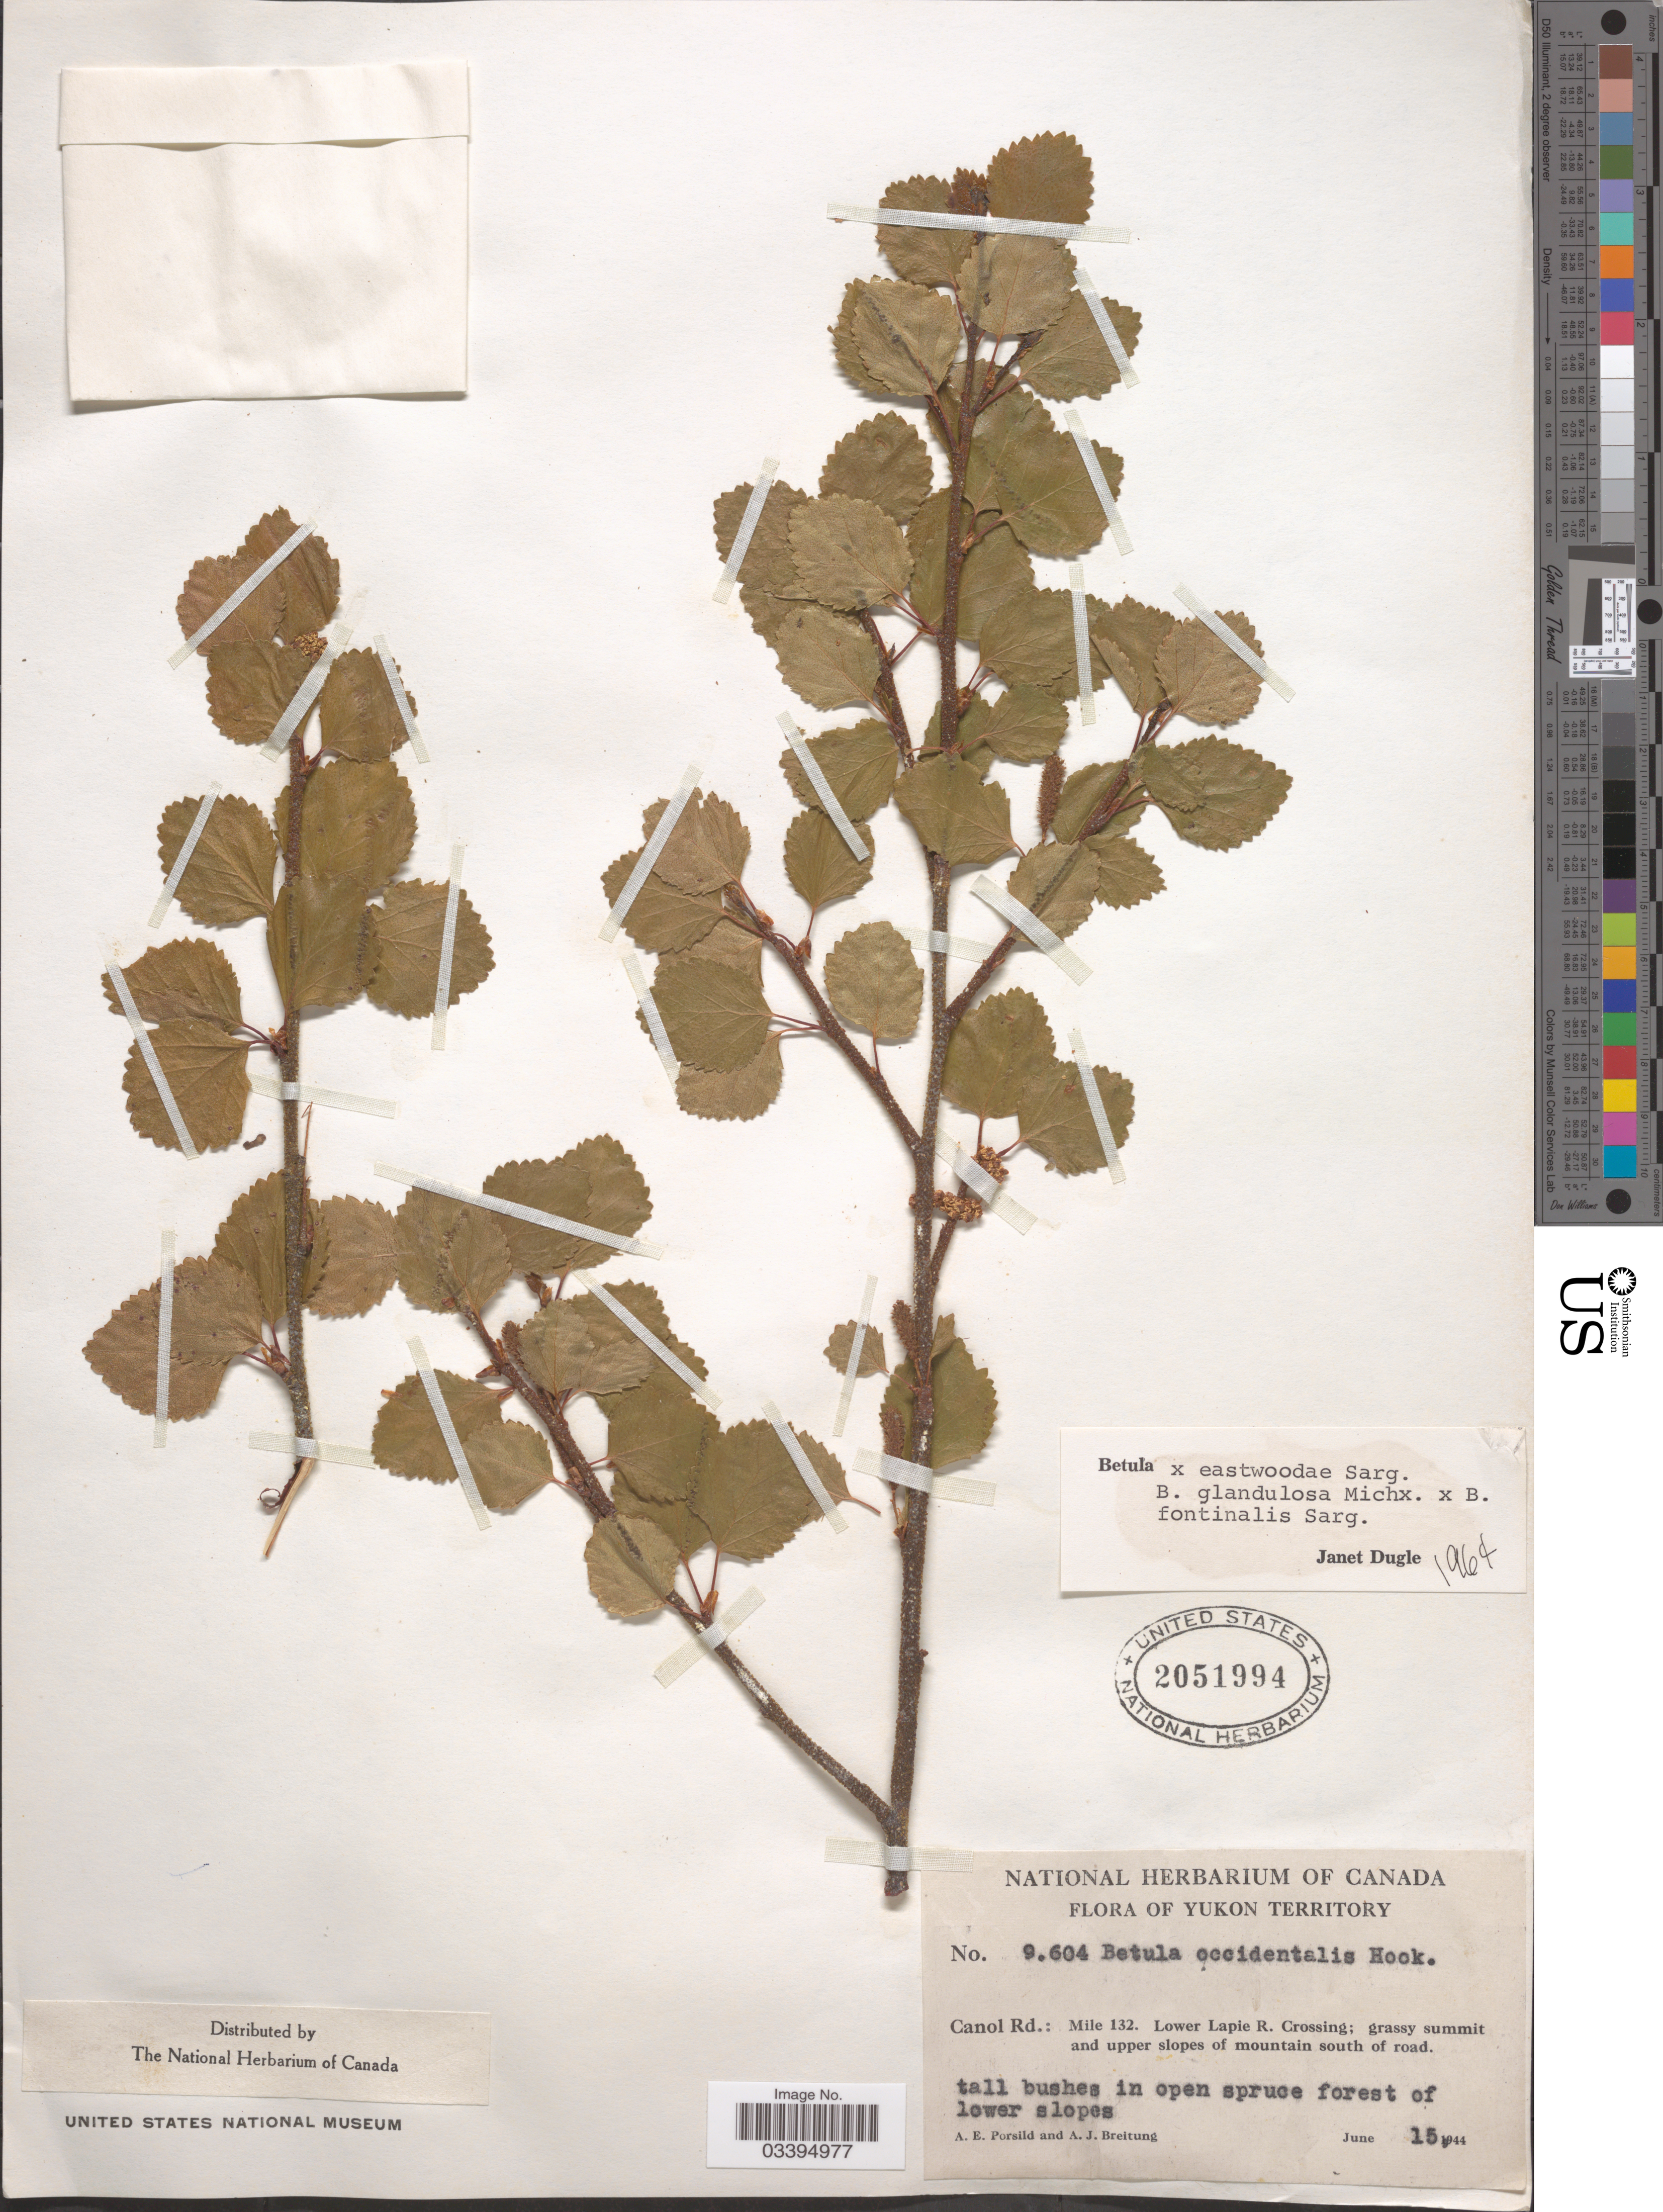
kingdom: Plantae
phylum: Tracheophyta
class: Magnoliopsida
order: Fagales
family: Betulaceae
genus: Betula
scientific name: Betula eastwoodae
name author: Sarg.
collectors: A. E. Porsild & A. Breitung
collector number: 9604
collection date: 1944-06-15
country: Canada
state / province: Yukon Territory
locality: Canol Rd.: Mile 132. Lower Lapie R. Crossing: grassy summit and upper slopes of mountain south of road.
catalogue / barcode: US 2051994